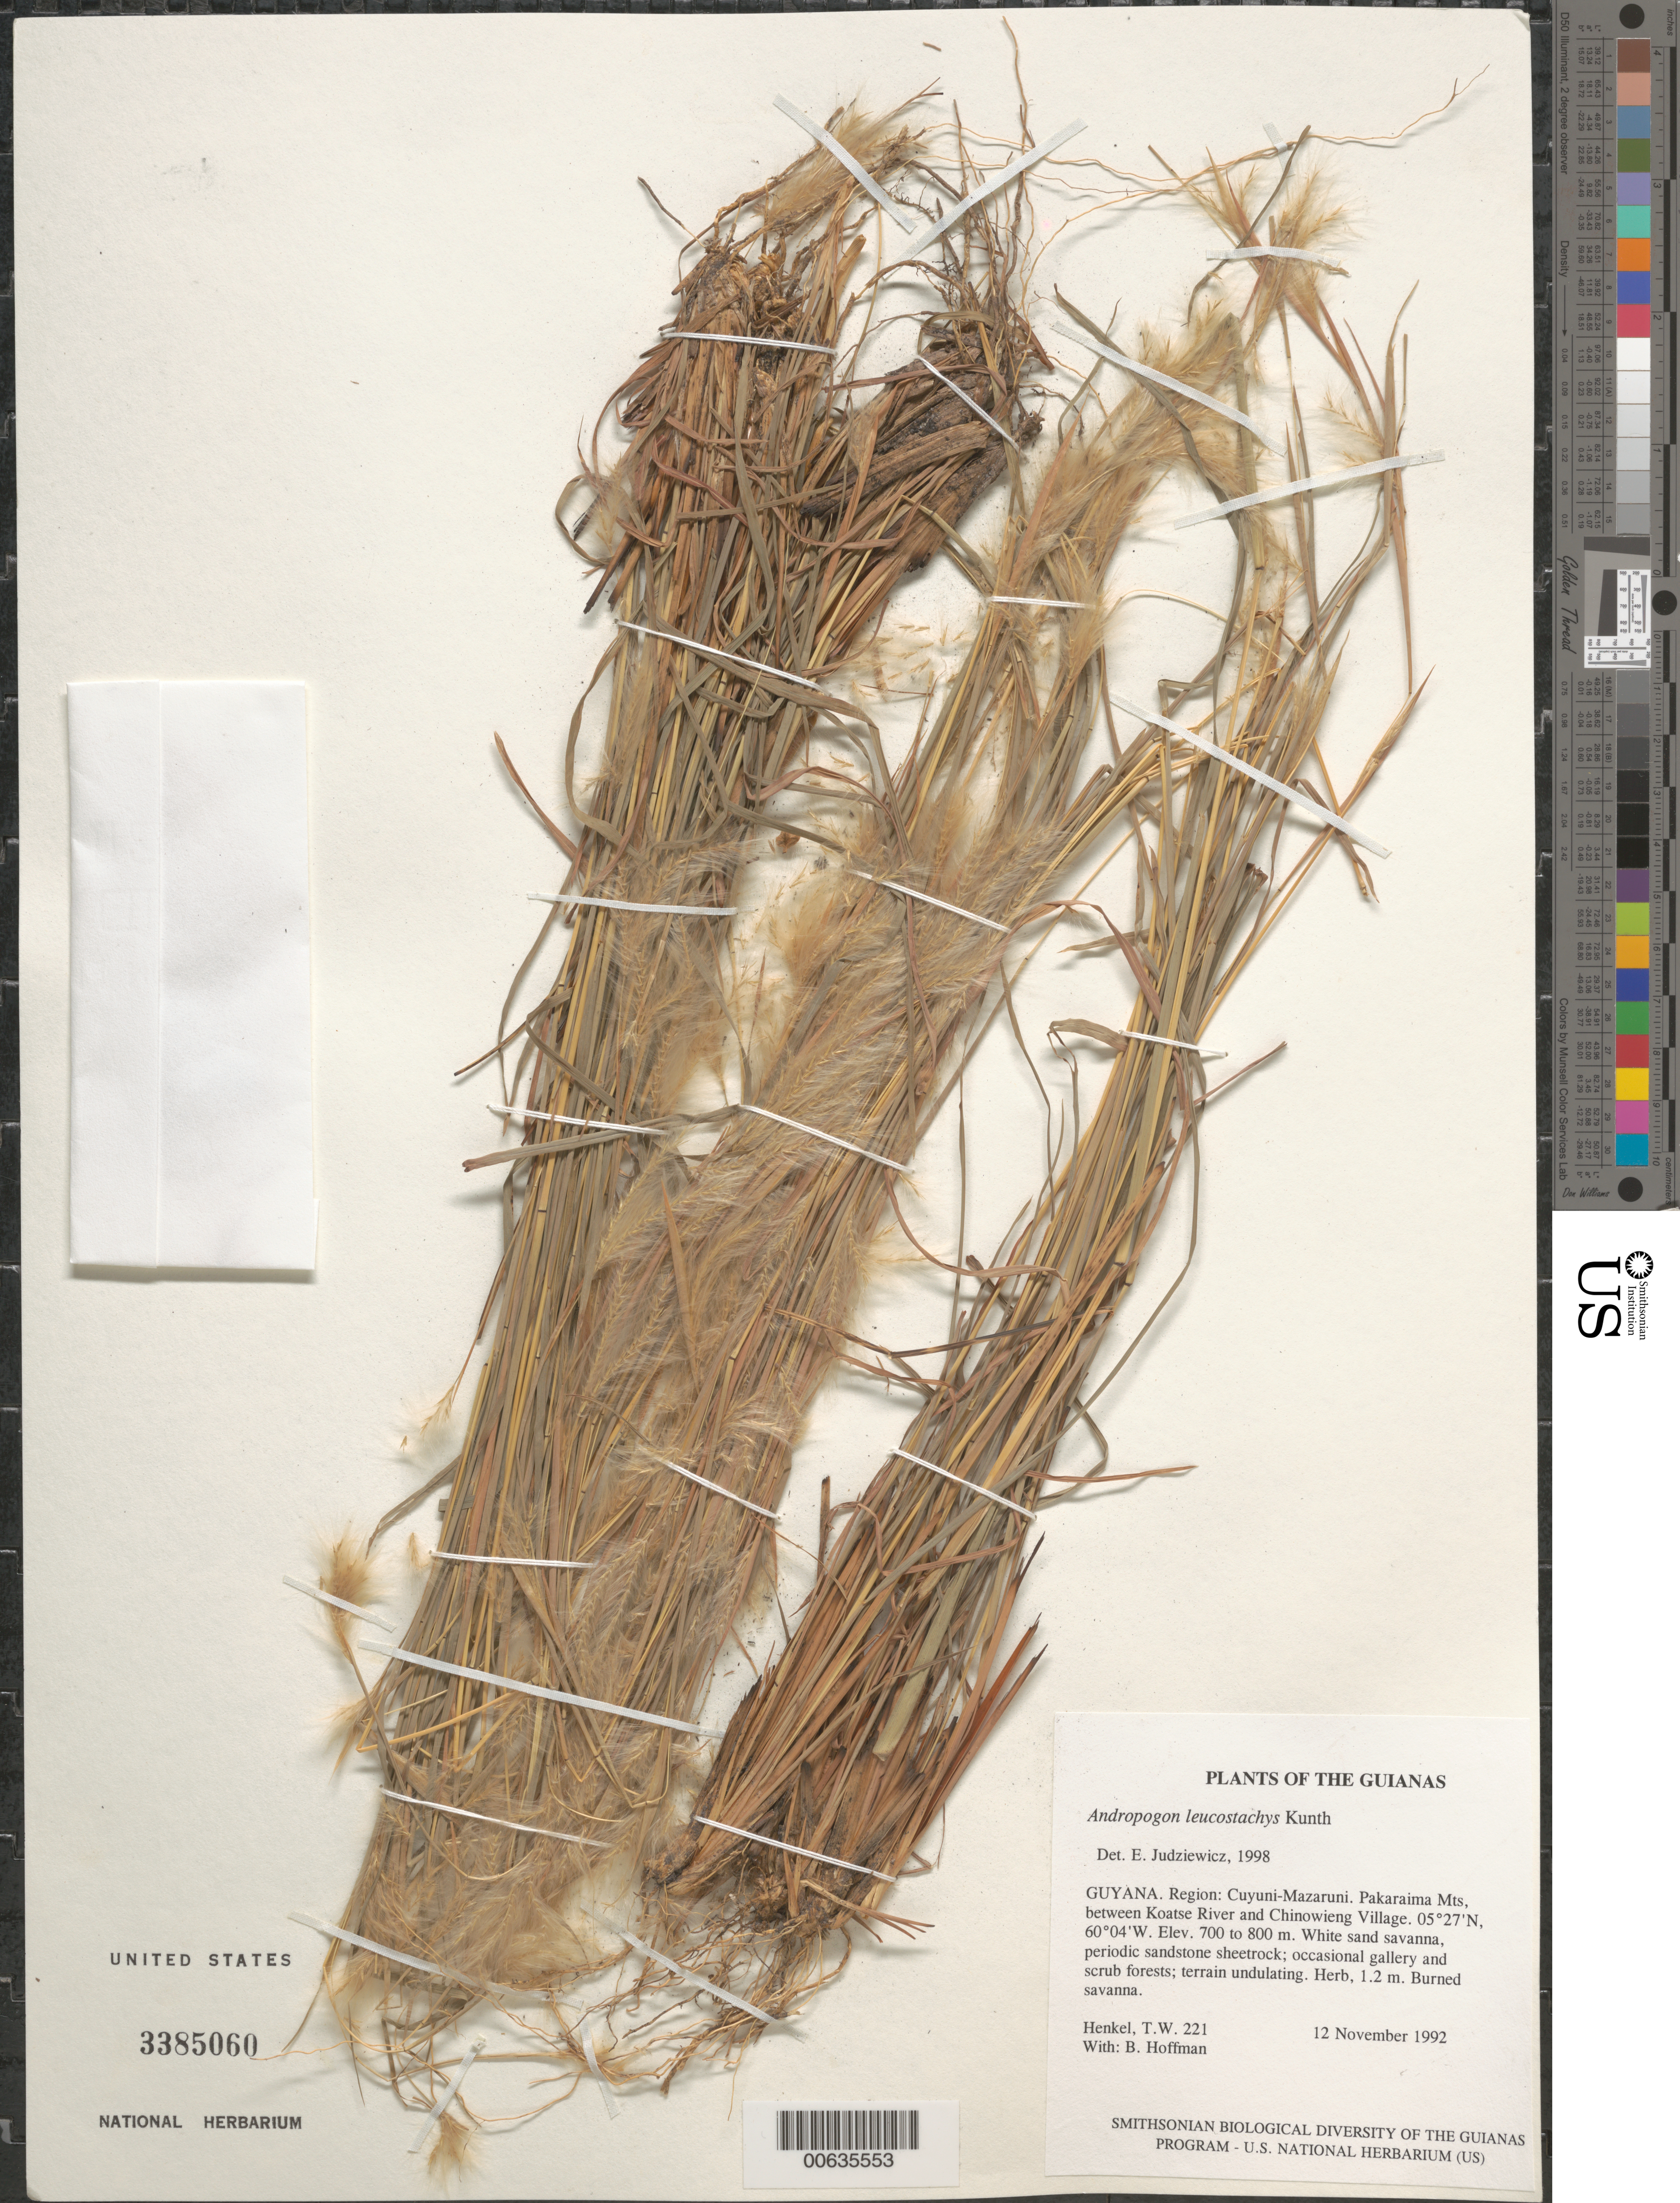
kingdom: Plantae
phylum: Tracheophyta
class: Liliopsida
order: Poales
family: Poaceae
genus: Andropogon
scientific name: Andropogon leucostachyus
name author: Kunth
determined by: Judziewicz, E. J.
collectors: T. Henkel & B. Hoffman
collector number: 221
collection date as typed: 12 November 1992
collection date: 1992-11-12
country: Guyana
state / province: Cuyuni-Mazaruni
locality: Pakaraima Mts, between Koatse River and Chinowieng Village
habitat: White sand savanna, periodic sandstone sheetrock; occasional gallery and scrub forests; terrain undulating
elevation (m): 700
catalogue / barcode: US 3385060